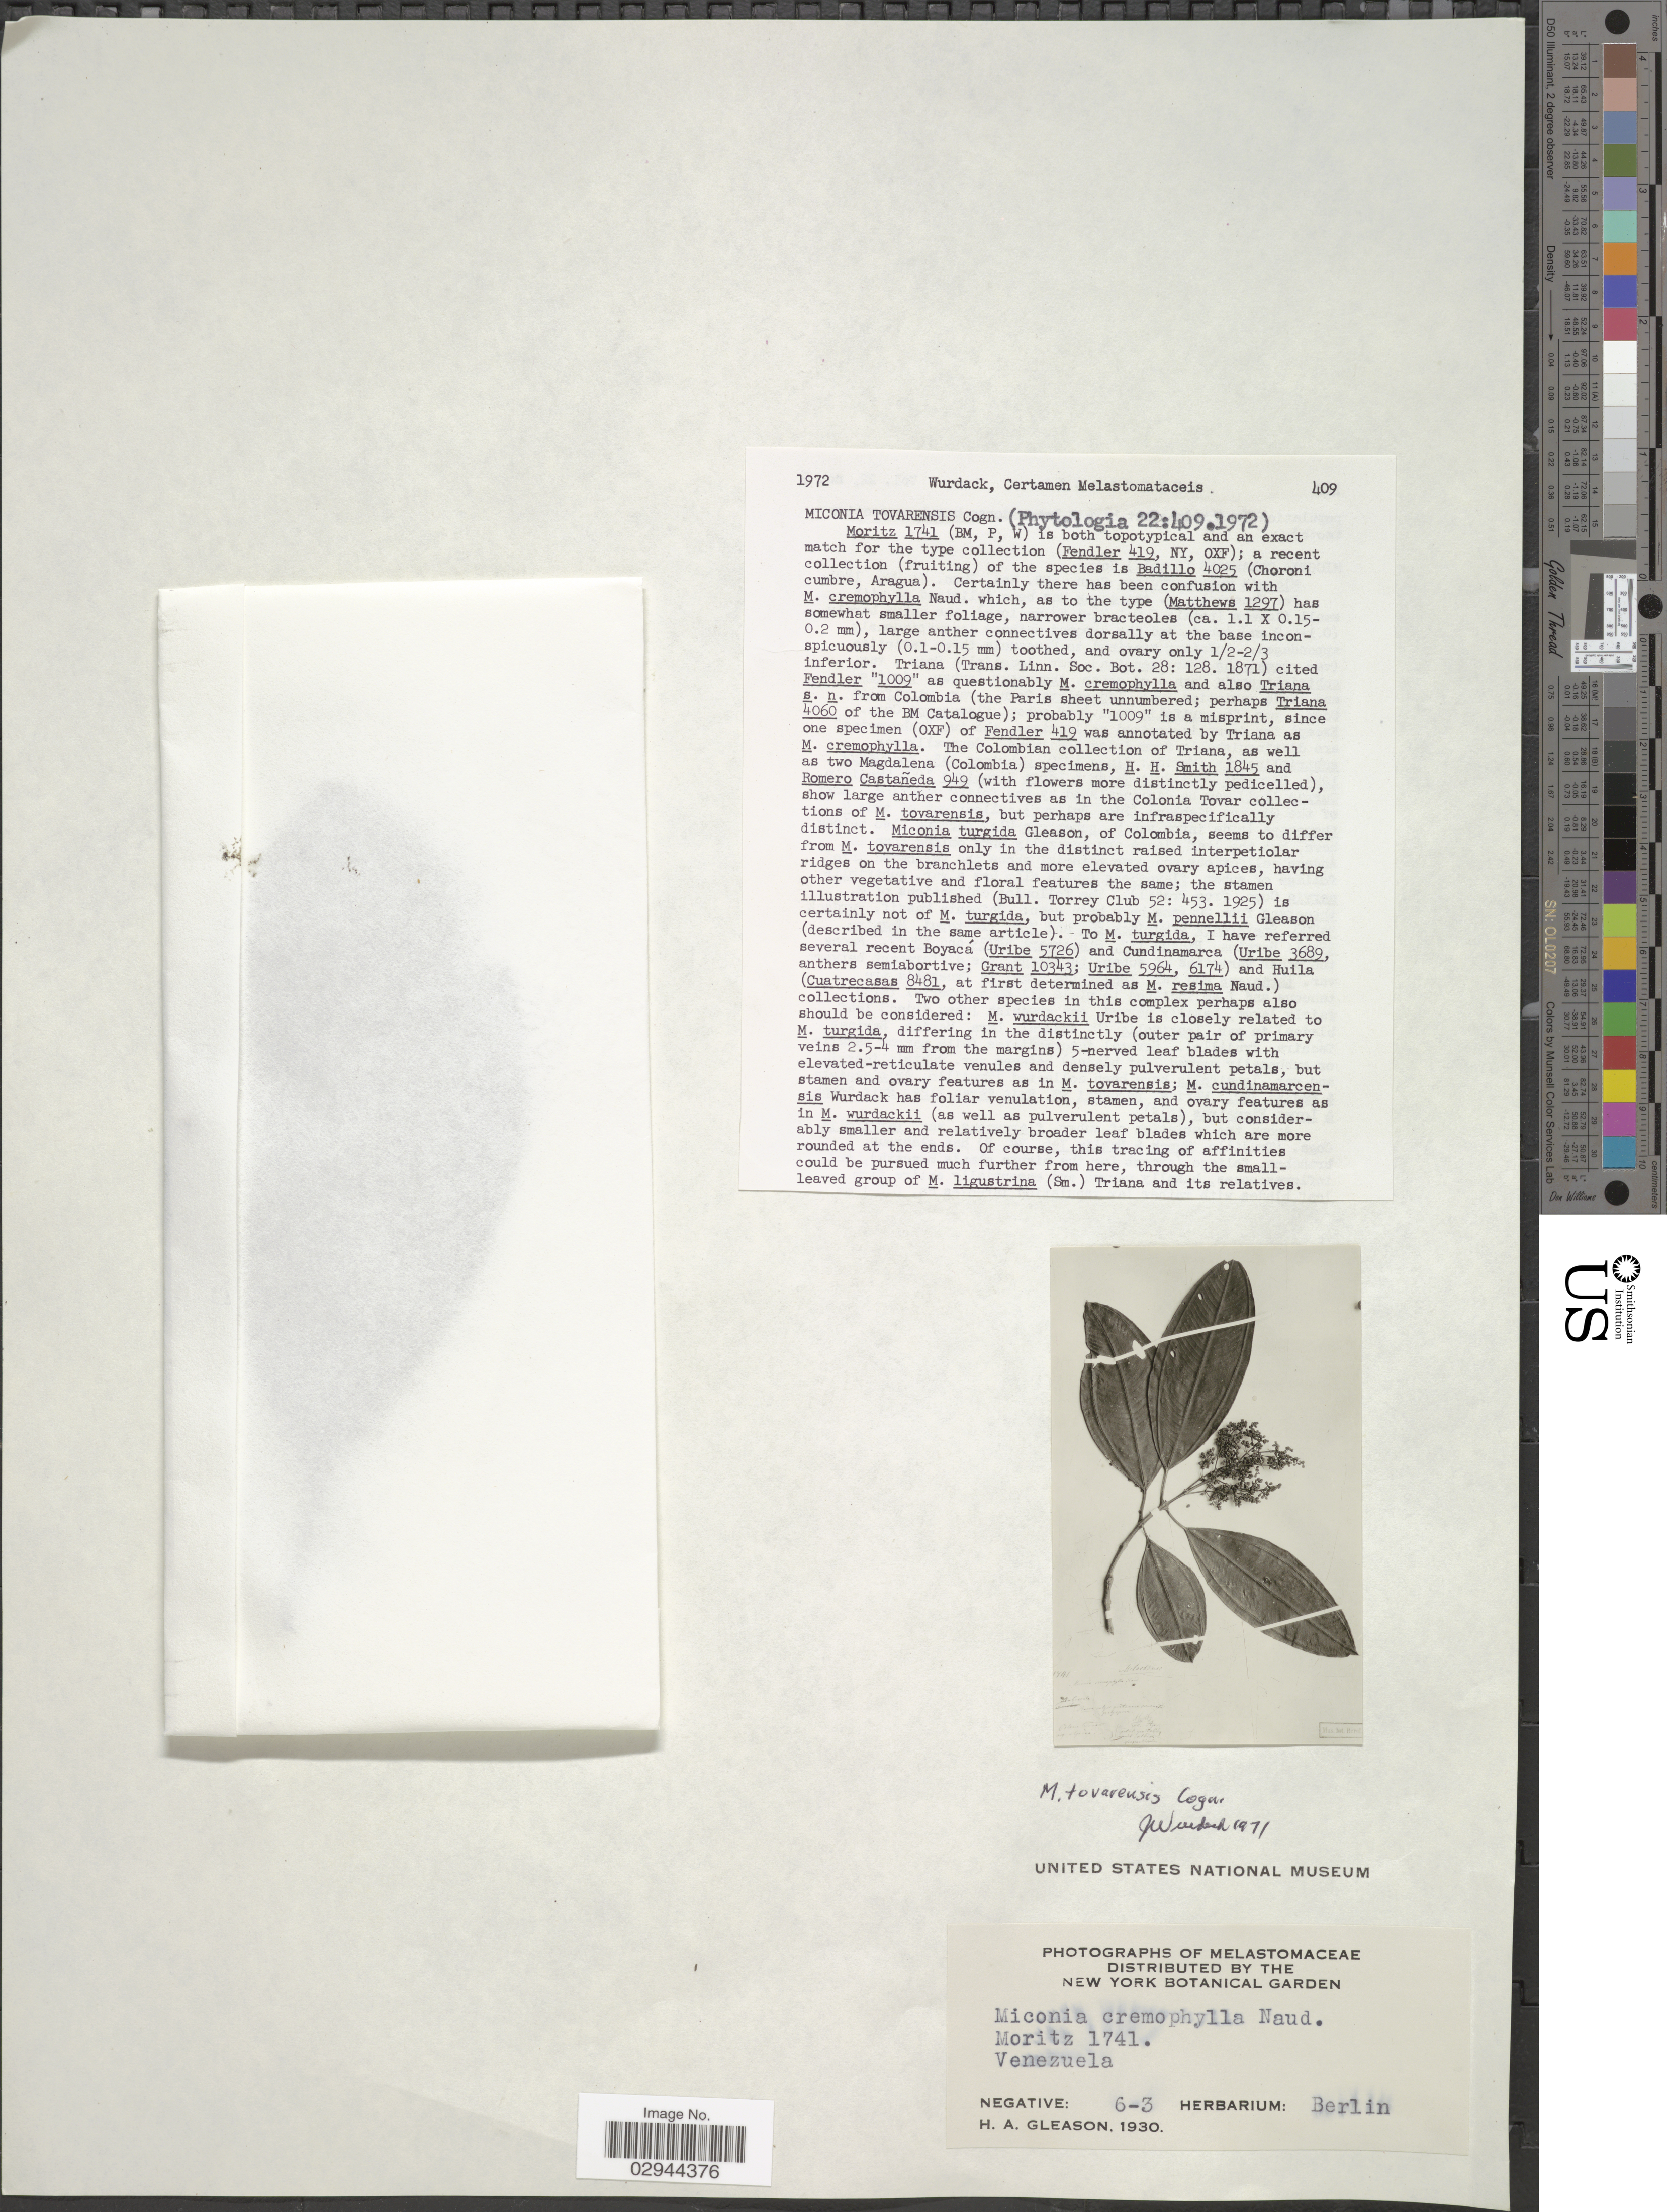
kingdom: Plantae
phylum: Tracheophyta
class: Magnoliopsida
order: Myrtales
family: Melastomataceae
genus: Miconia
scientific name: Miconia tovarensis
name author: Cogn.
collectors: Moritz, --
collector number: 1741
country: Venezuela